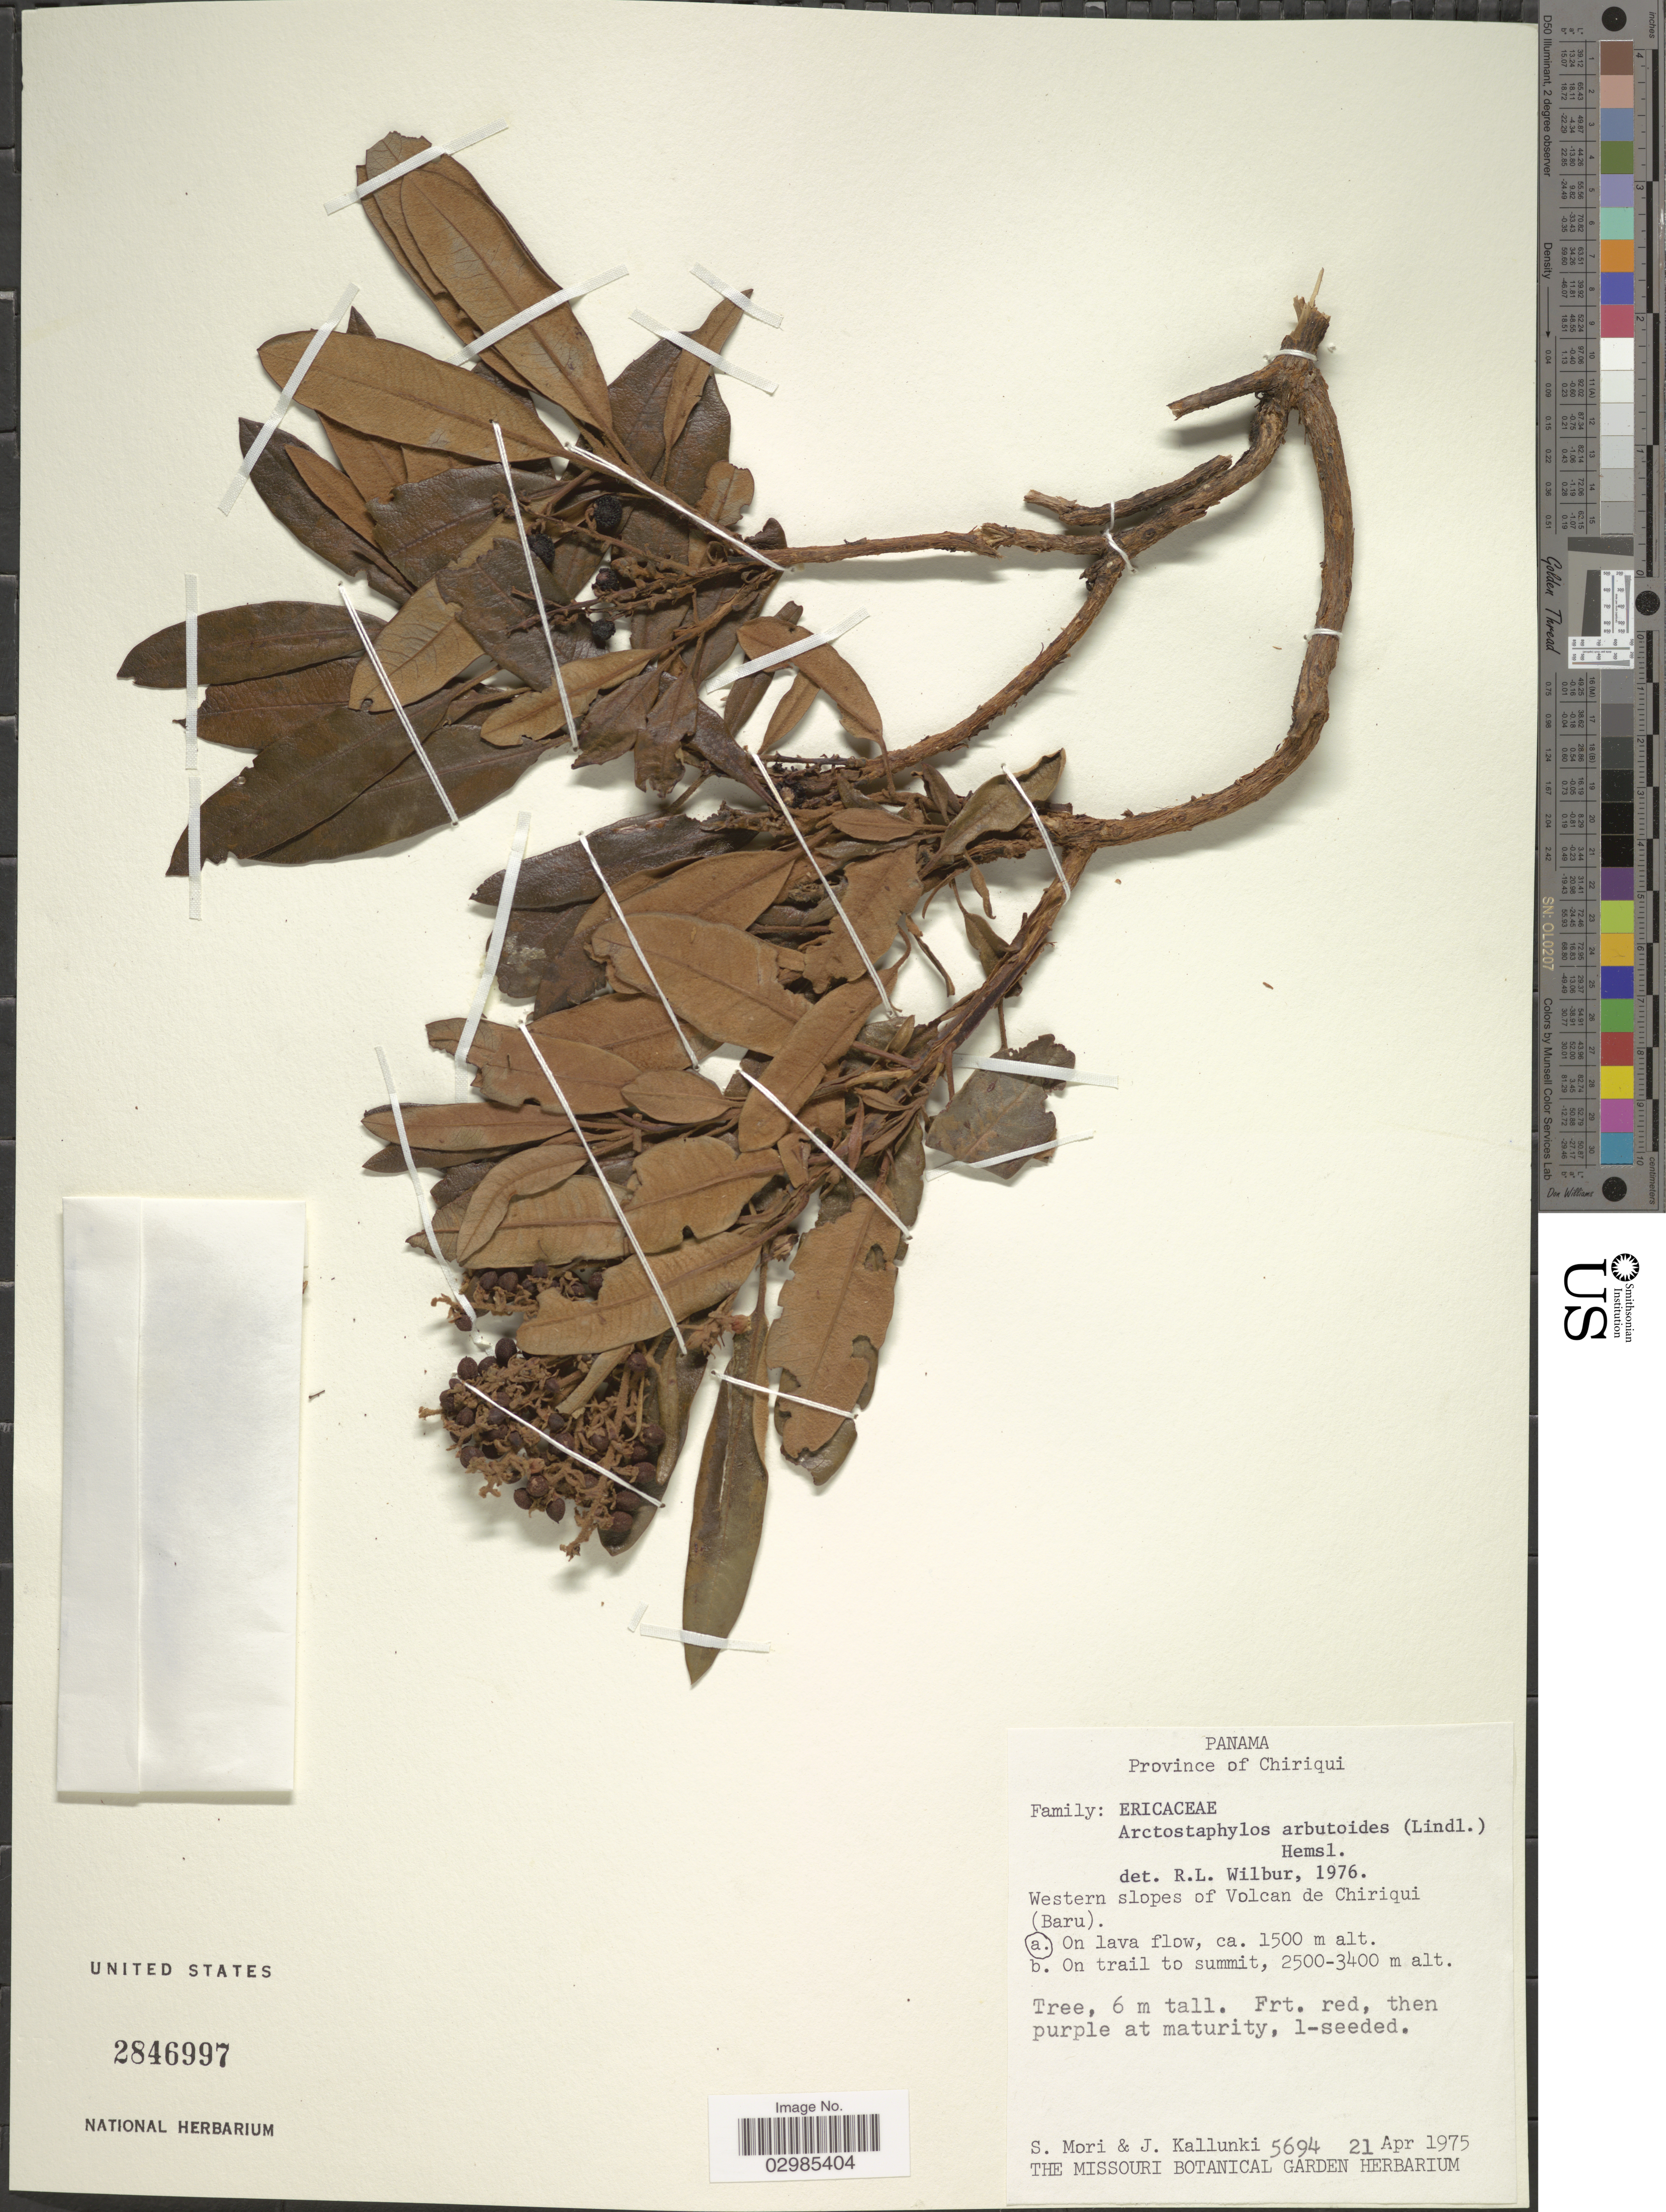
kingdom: Plantae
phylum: Tracheophyta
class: Magnoliopsida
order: Ericales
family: Ericaceae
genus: Arctostaphylos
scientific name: Arctostaphylos arbutoides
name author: (Lindl.) Hemsl.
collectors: S. Mori & J. Kallunki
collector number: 5694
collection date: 1975-04-21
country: Panama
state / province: Chiriqui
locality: Western slopes of Volcan de Chiriqui (Baru).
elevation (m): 1500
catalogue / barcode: US 2846997